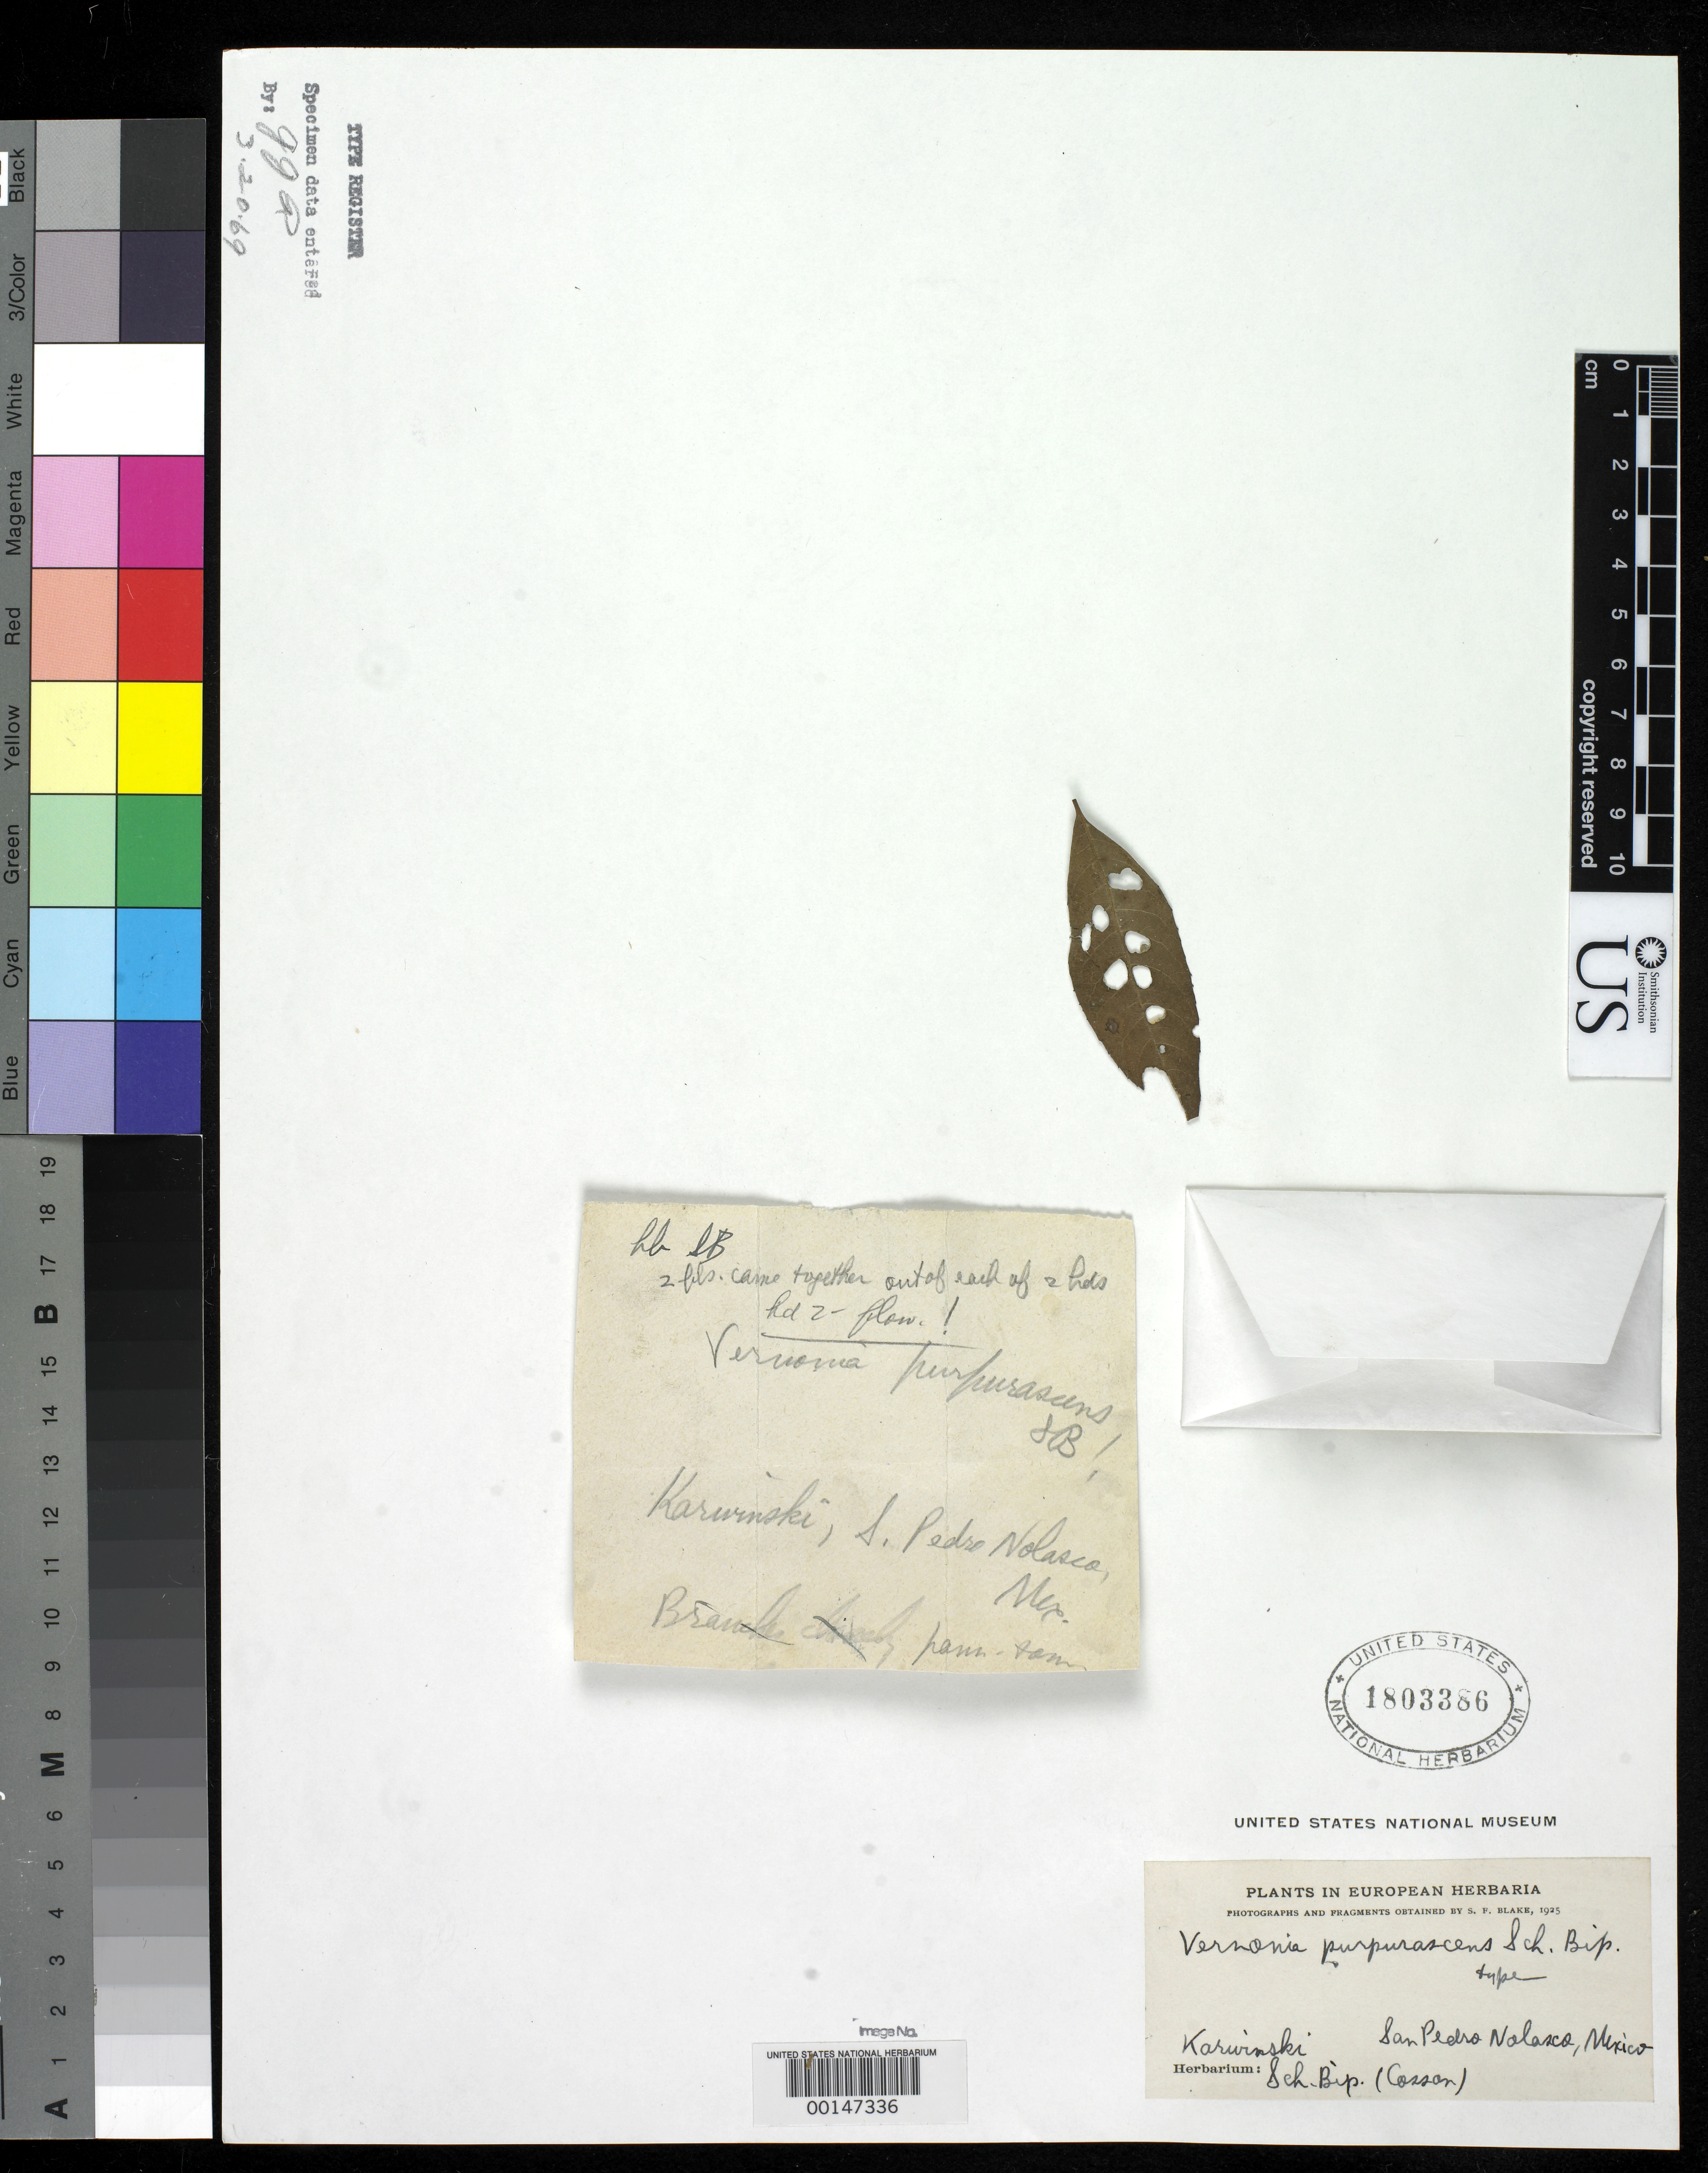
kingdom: Plantae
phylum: Tracheophyta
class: Magnoliopsida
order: Asterales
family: Asteraceae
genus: Vernonia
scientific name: Vernonia purpurascens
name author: Sch. Bip. ex Walpers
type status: Type Fragment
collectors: W. F. Karwinski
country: Mexico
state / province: Sonora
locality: San Pedro Nolasco.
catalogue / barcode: US 1803386